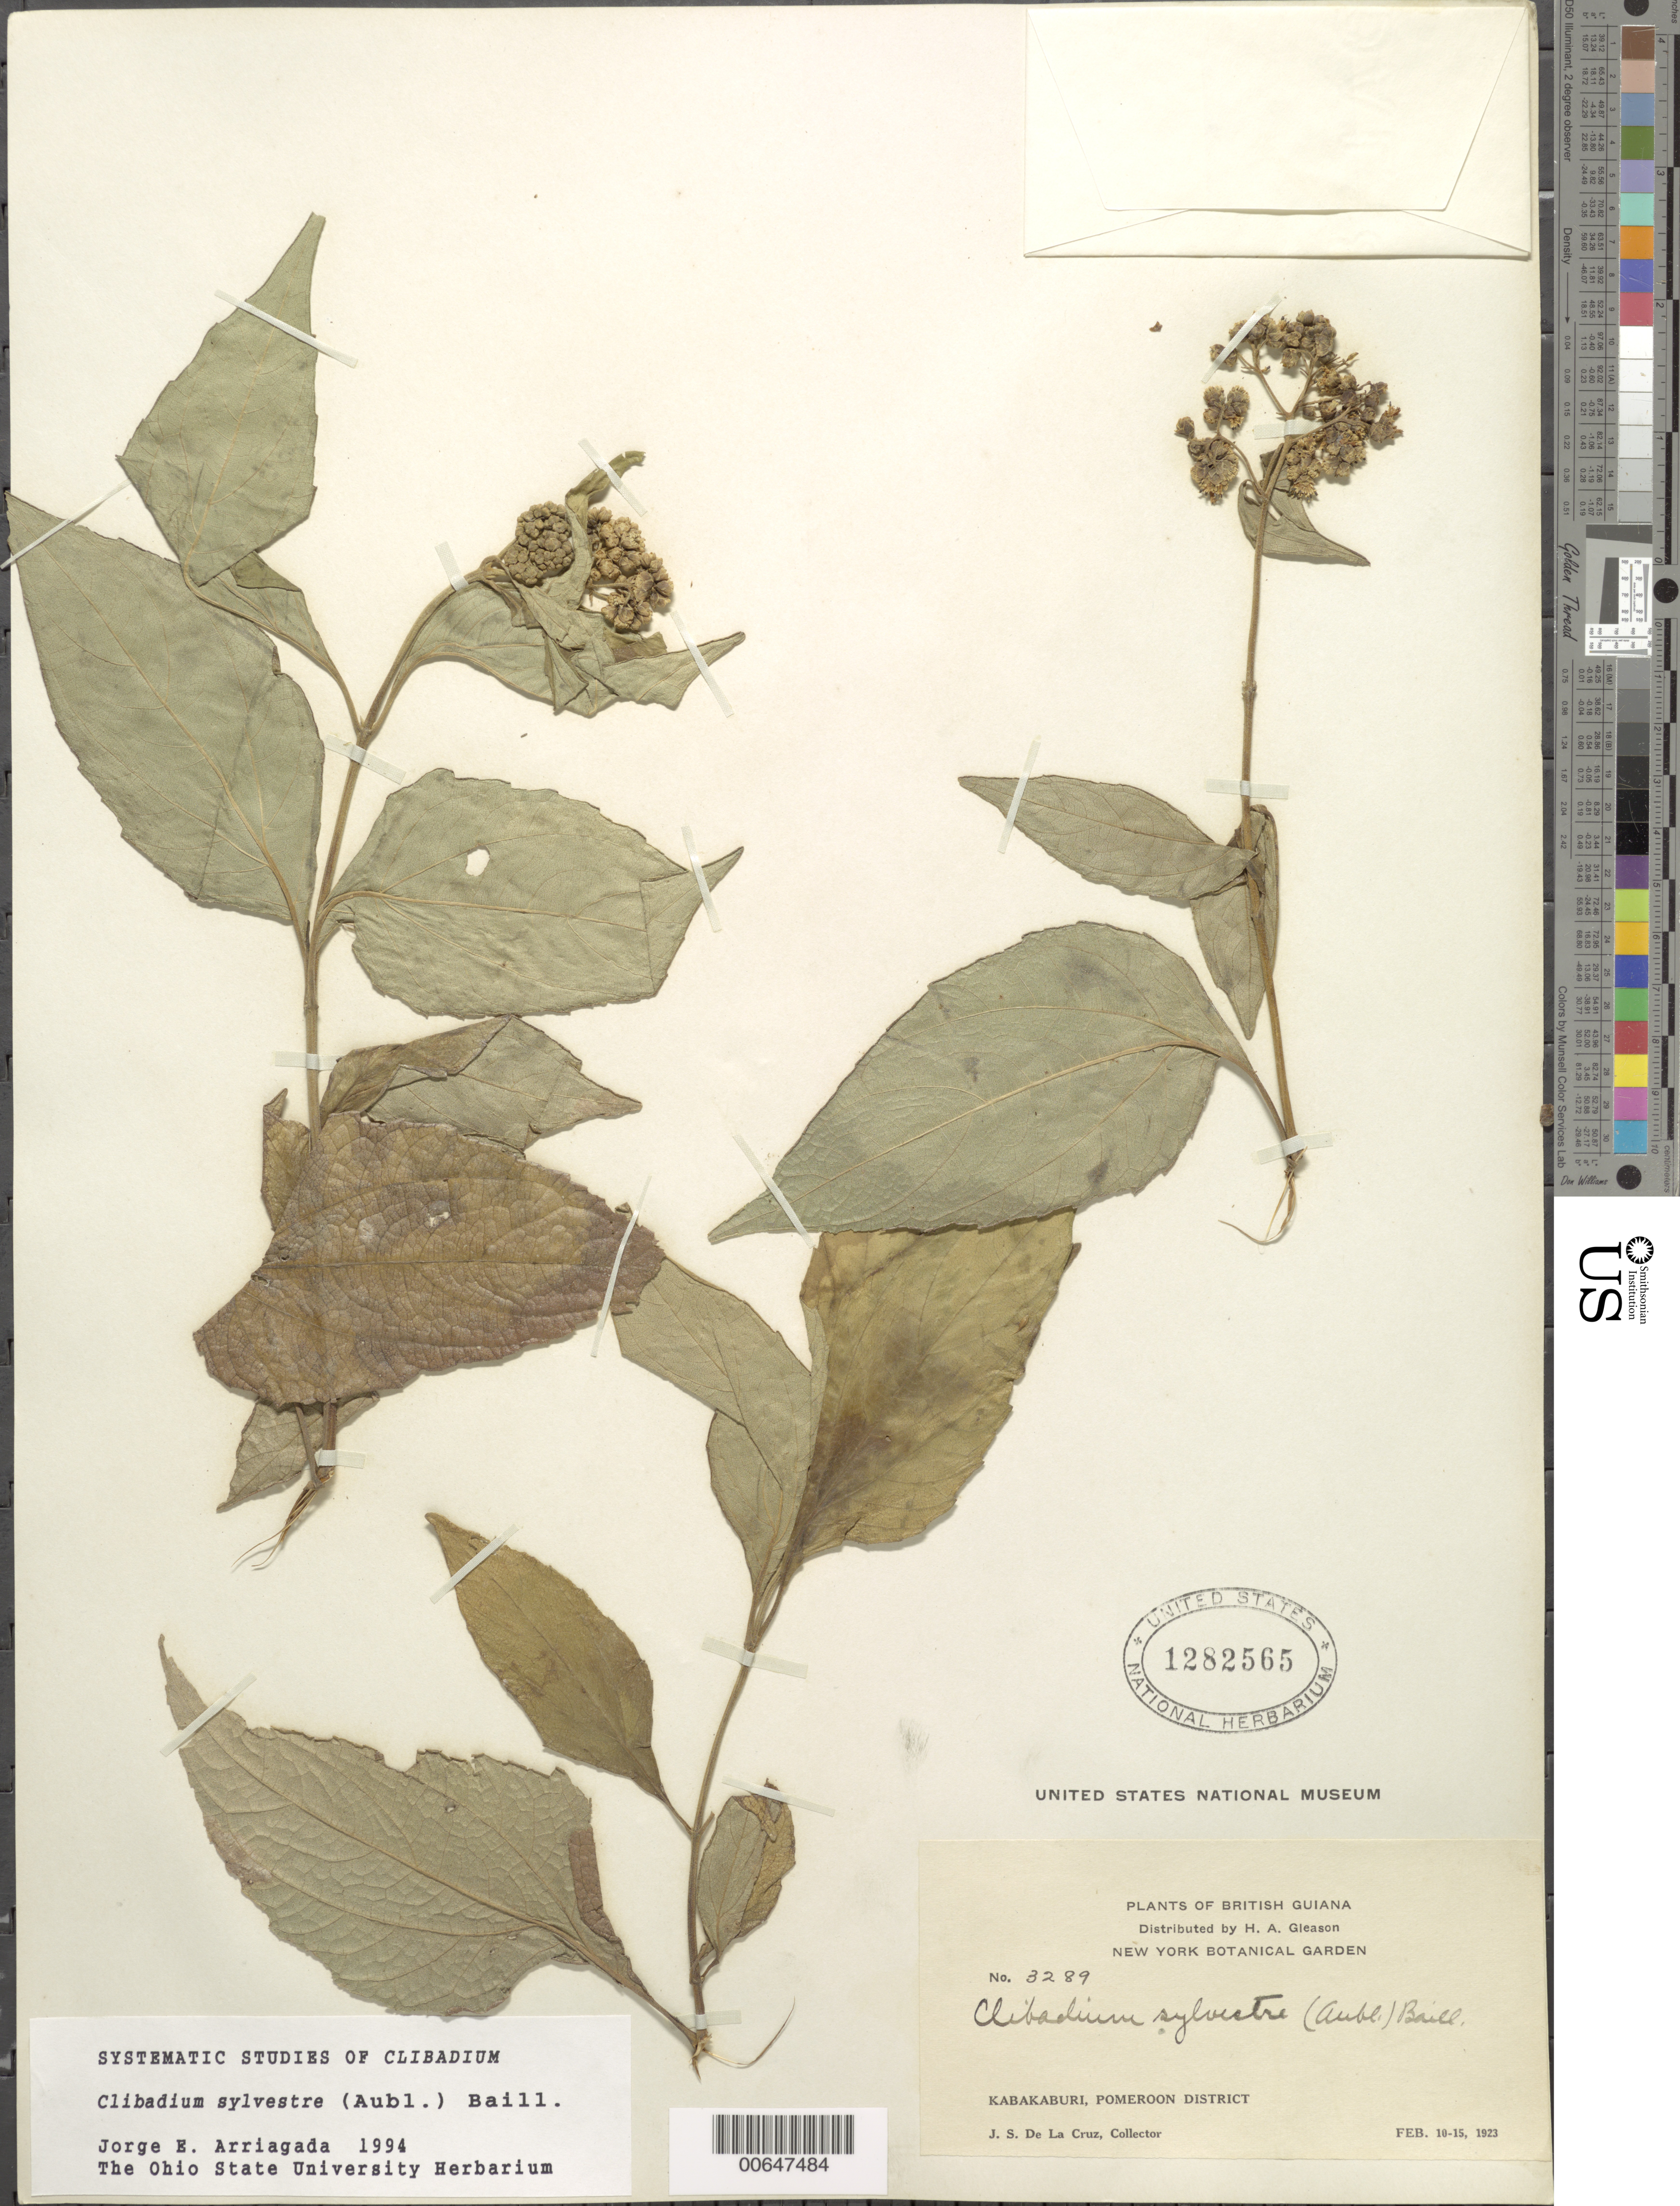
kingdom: Plantae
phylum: Tracheophyta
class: Magnoliopsida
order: Asterales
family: Asteraceae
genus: Clibadium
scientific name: Clibadium sylvestre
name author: (Aubl.) Baill.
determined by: Arriagada, J. E.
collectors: J. S. de la Cruz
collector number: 3289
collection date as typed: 10-Feb-23 to 15-Feb-23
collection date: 1923-02-10/1923-02-15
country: Guyana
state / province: Pomeroon-Supenaam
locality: Kabakaburi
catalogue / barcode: US 1282565